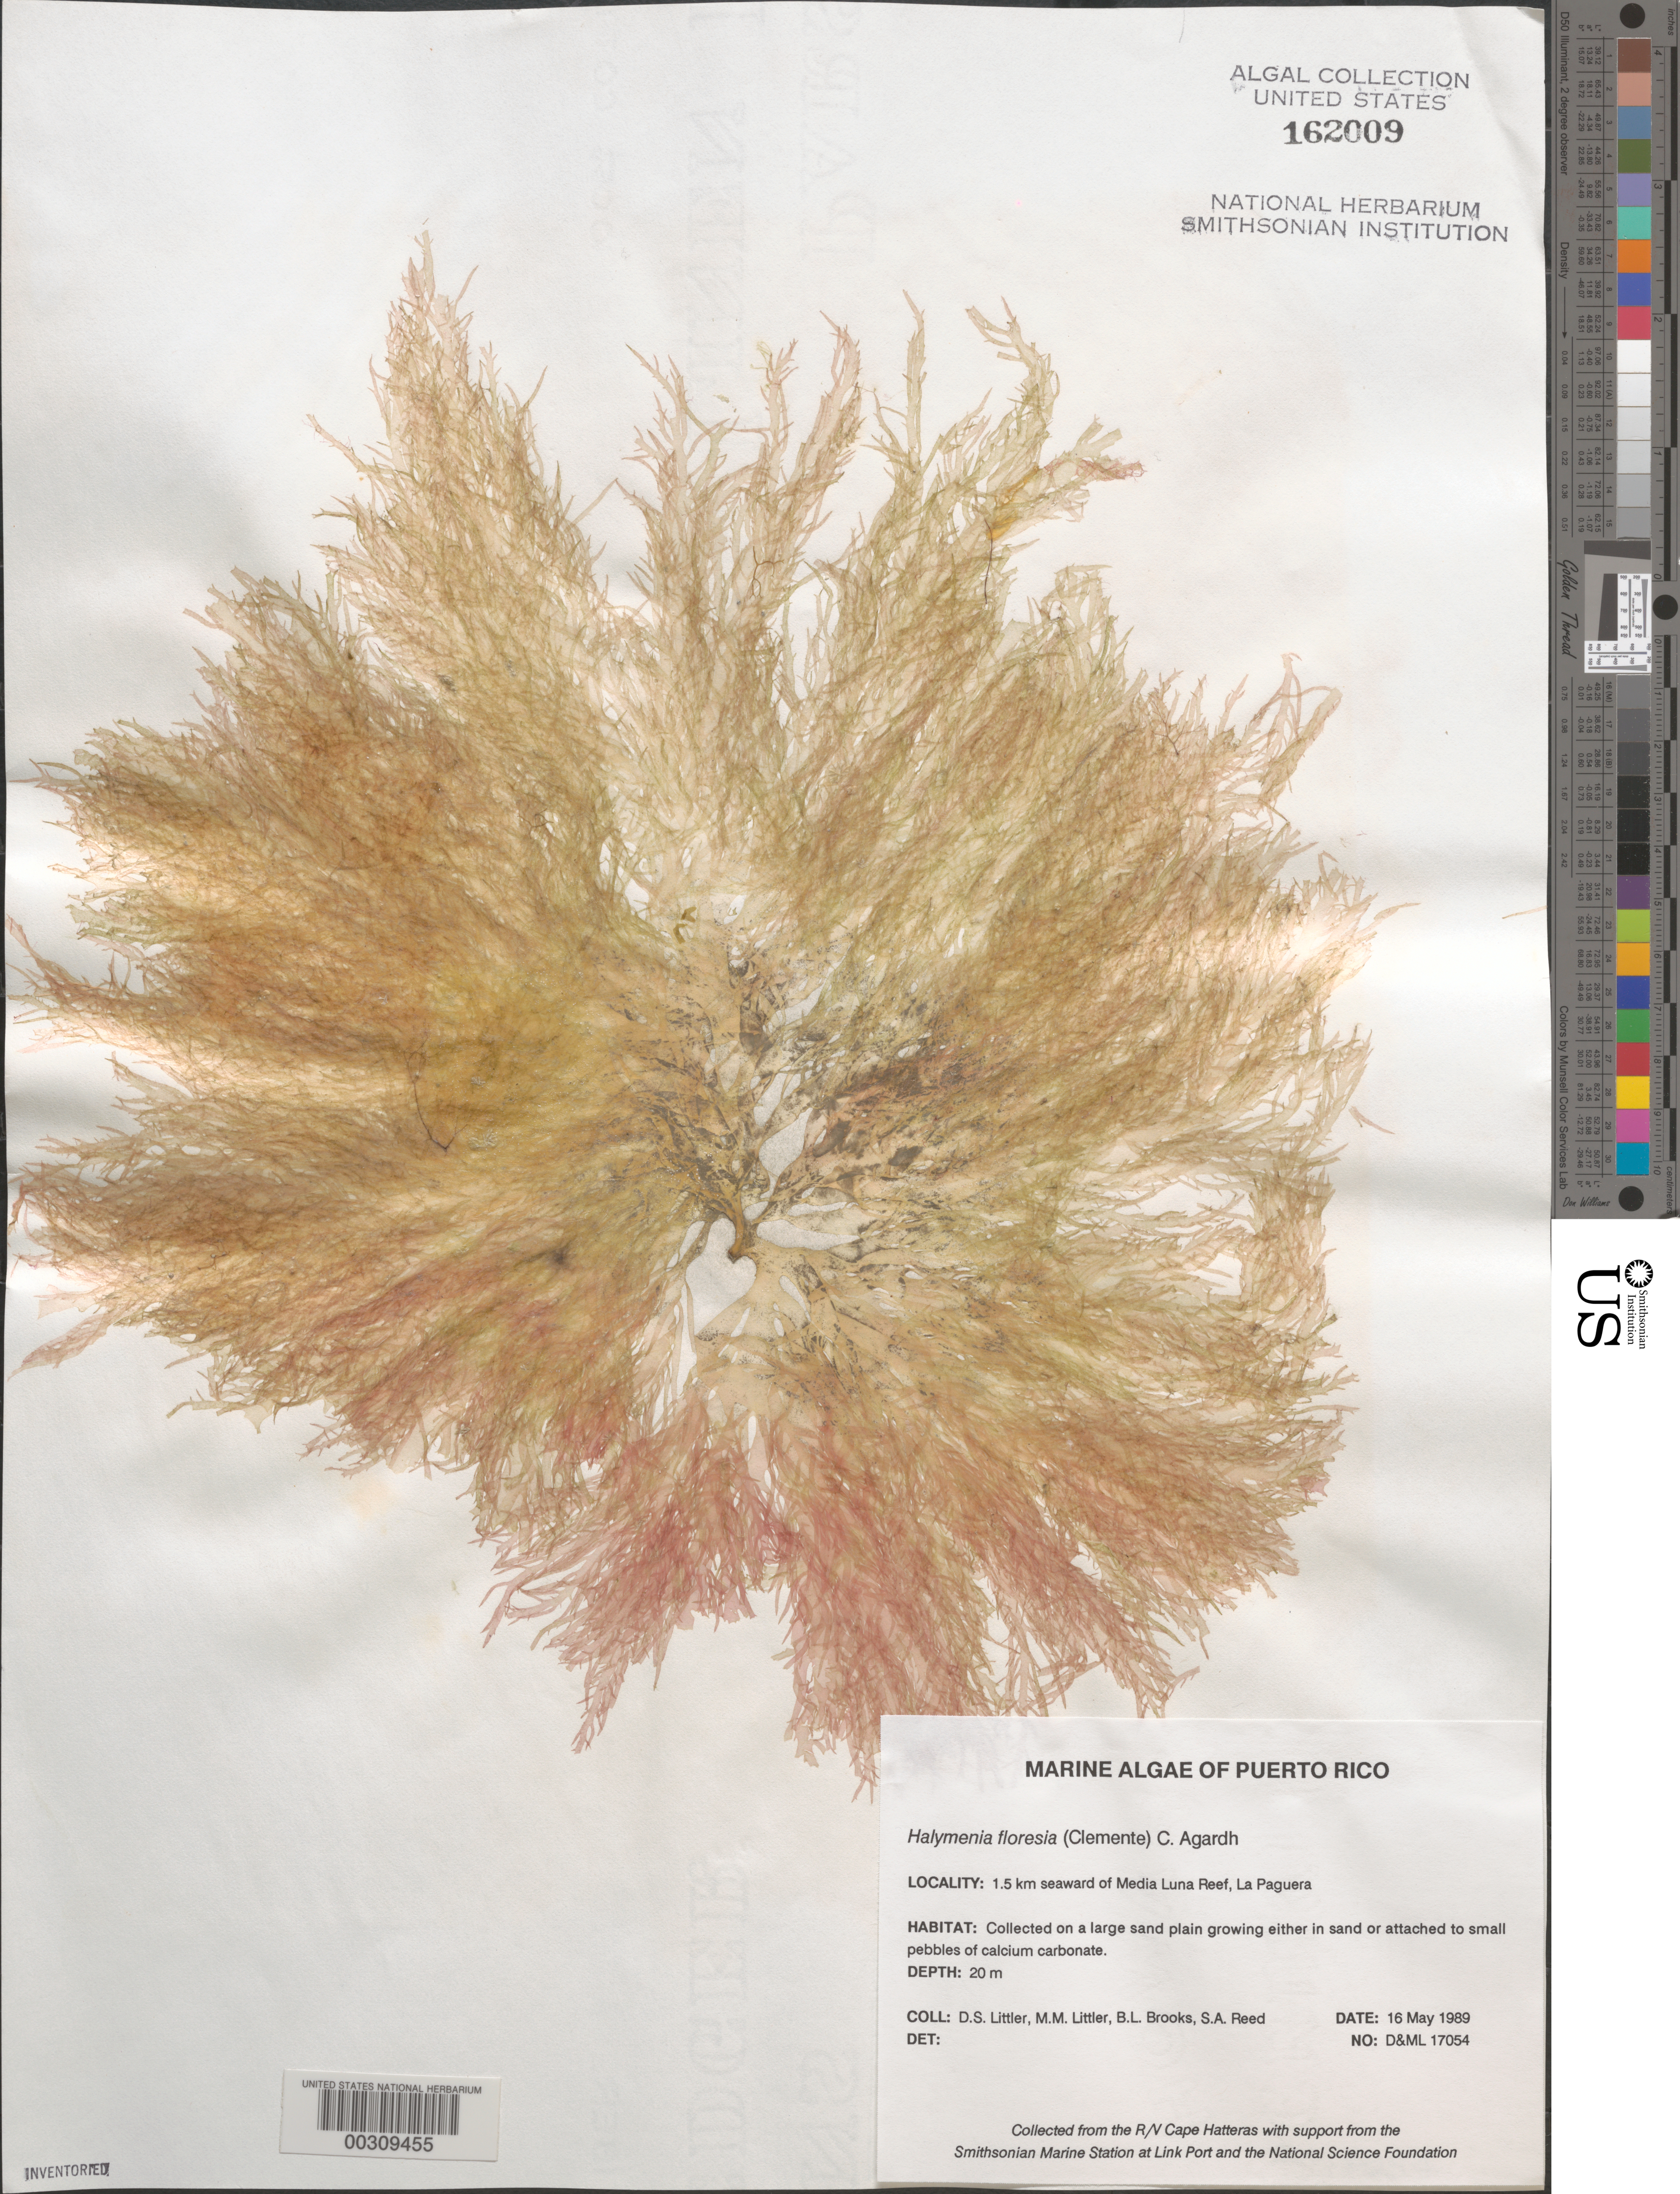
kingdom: Plantae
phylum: Rhodophyta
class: Florideophyceae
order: Halymeniales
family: Halymeniaceae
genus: Halymenia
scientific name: Halymenia floresii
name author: (Clemente) C. Agardh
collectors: D. S. Littler, M. M. Littler, B. Brooks & S. Reed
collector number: D&ML 17054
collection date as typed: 16 May 1989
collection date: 1989-05-16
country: Puerto Rico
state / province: Lajas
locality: La Parguera, 1.5 km seaward of Media Luna Reef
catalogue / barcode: US 162009